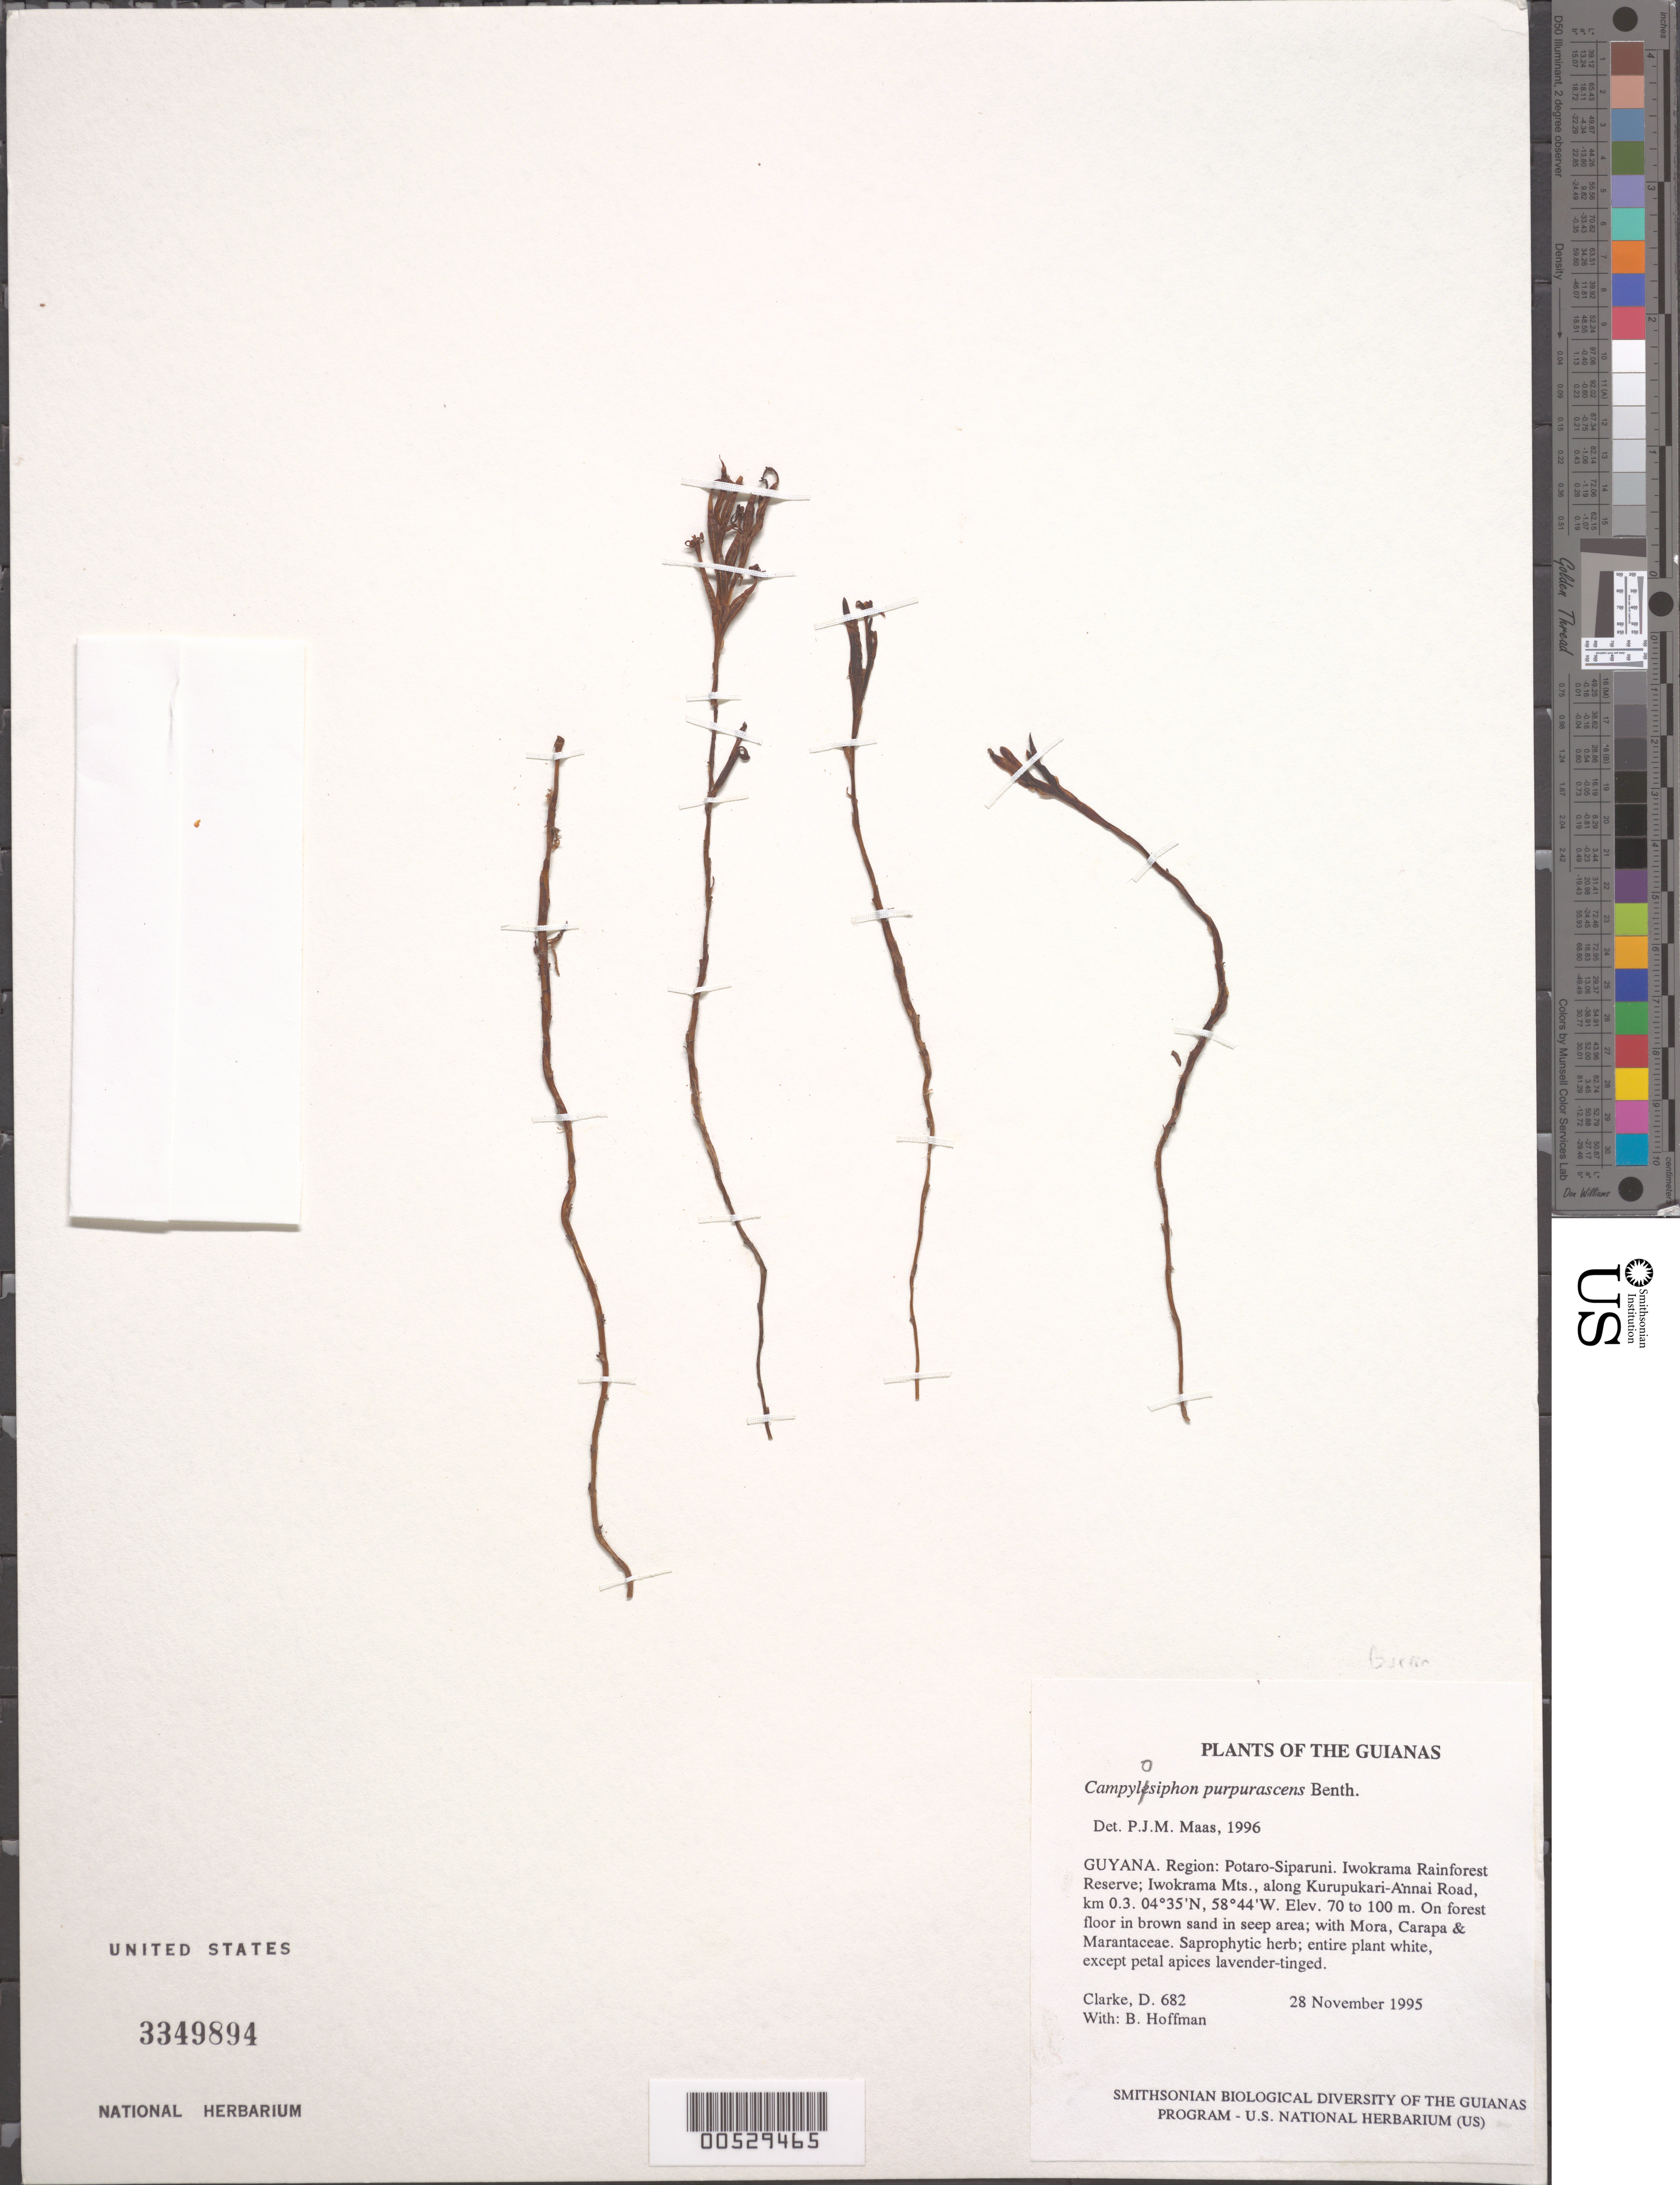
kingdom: Plantae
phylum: Tracheophyta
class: Liliopsida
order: Dioscoreales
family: Burmanniaceae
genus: Campylosiphon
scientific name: Campylosiphon purpurascens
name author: Benth.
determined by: Maas, Paul J. M.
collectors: H. D. Clarke & B. Hoffman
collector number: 682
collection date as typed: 28 November 1995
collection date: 1995-11-28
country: Guyana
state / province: Potaro-Siparuni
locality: Iwokrama Rainforest Reserve; Iwokrama Mts., along Kurupukari-Annai Road, km 0.3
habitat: On forest floor in brown sand in seep area; with Mora, Carapa & Marantaceae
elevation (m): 70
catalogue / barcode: US 3349894